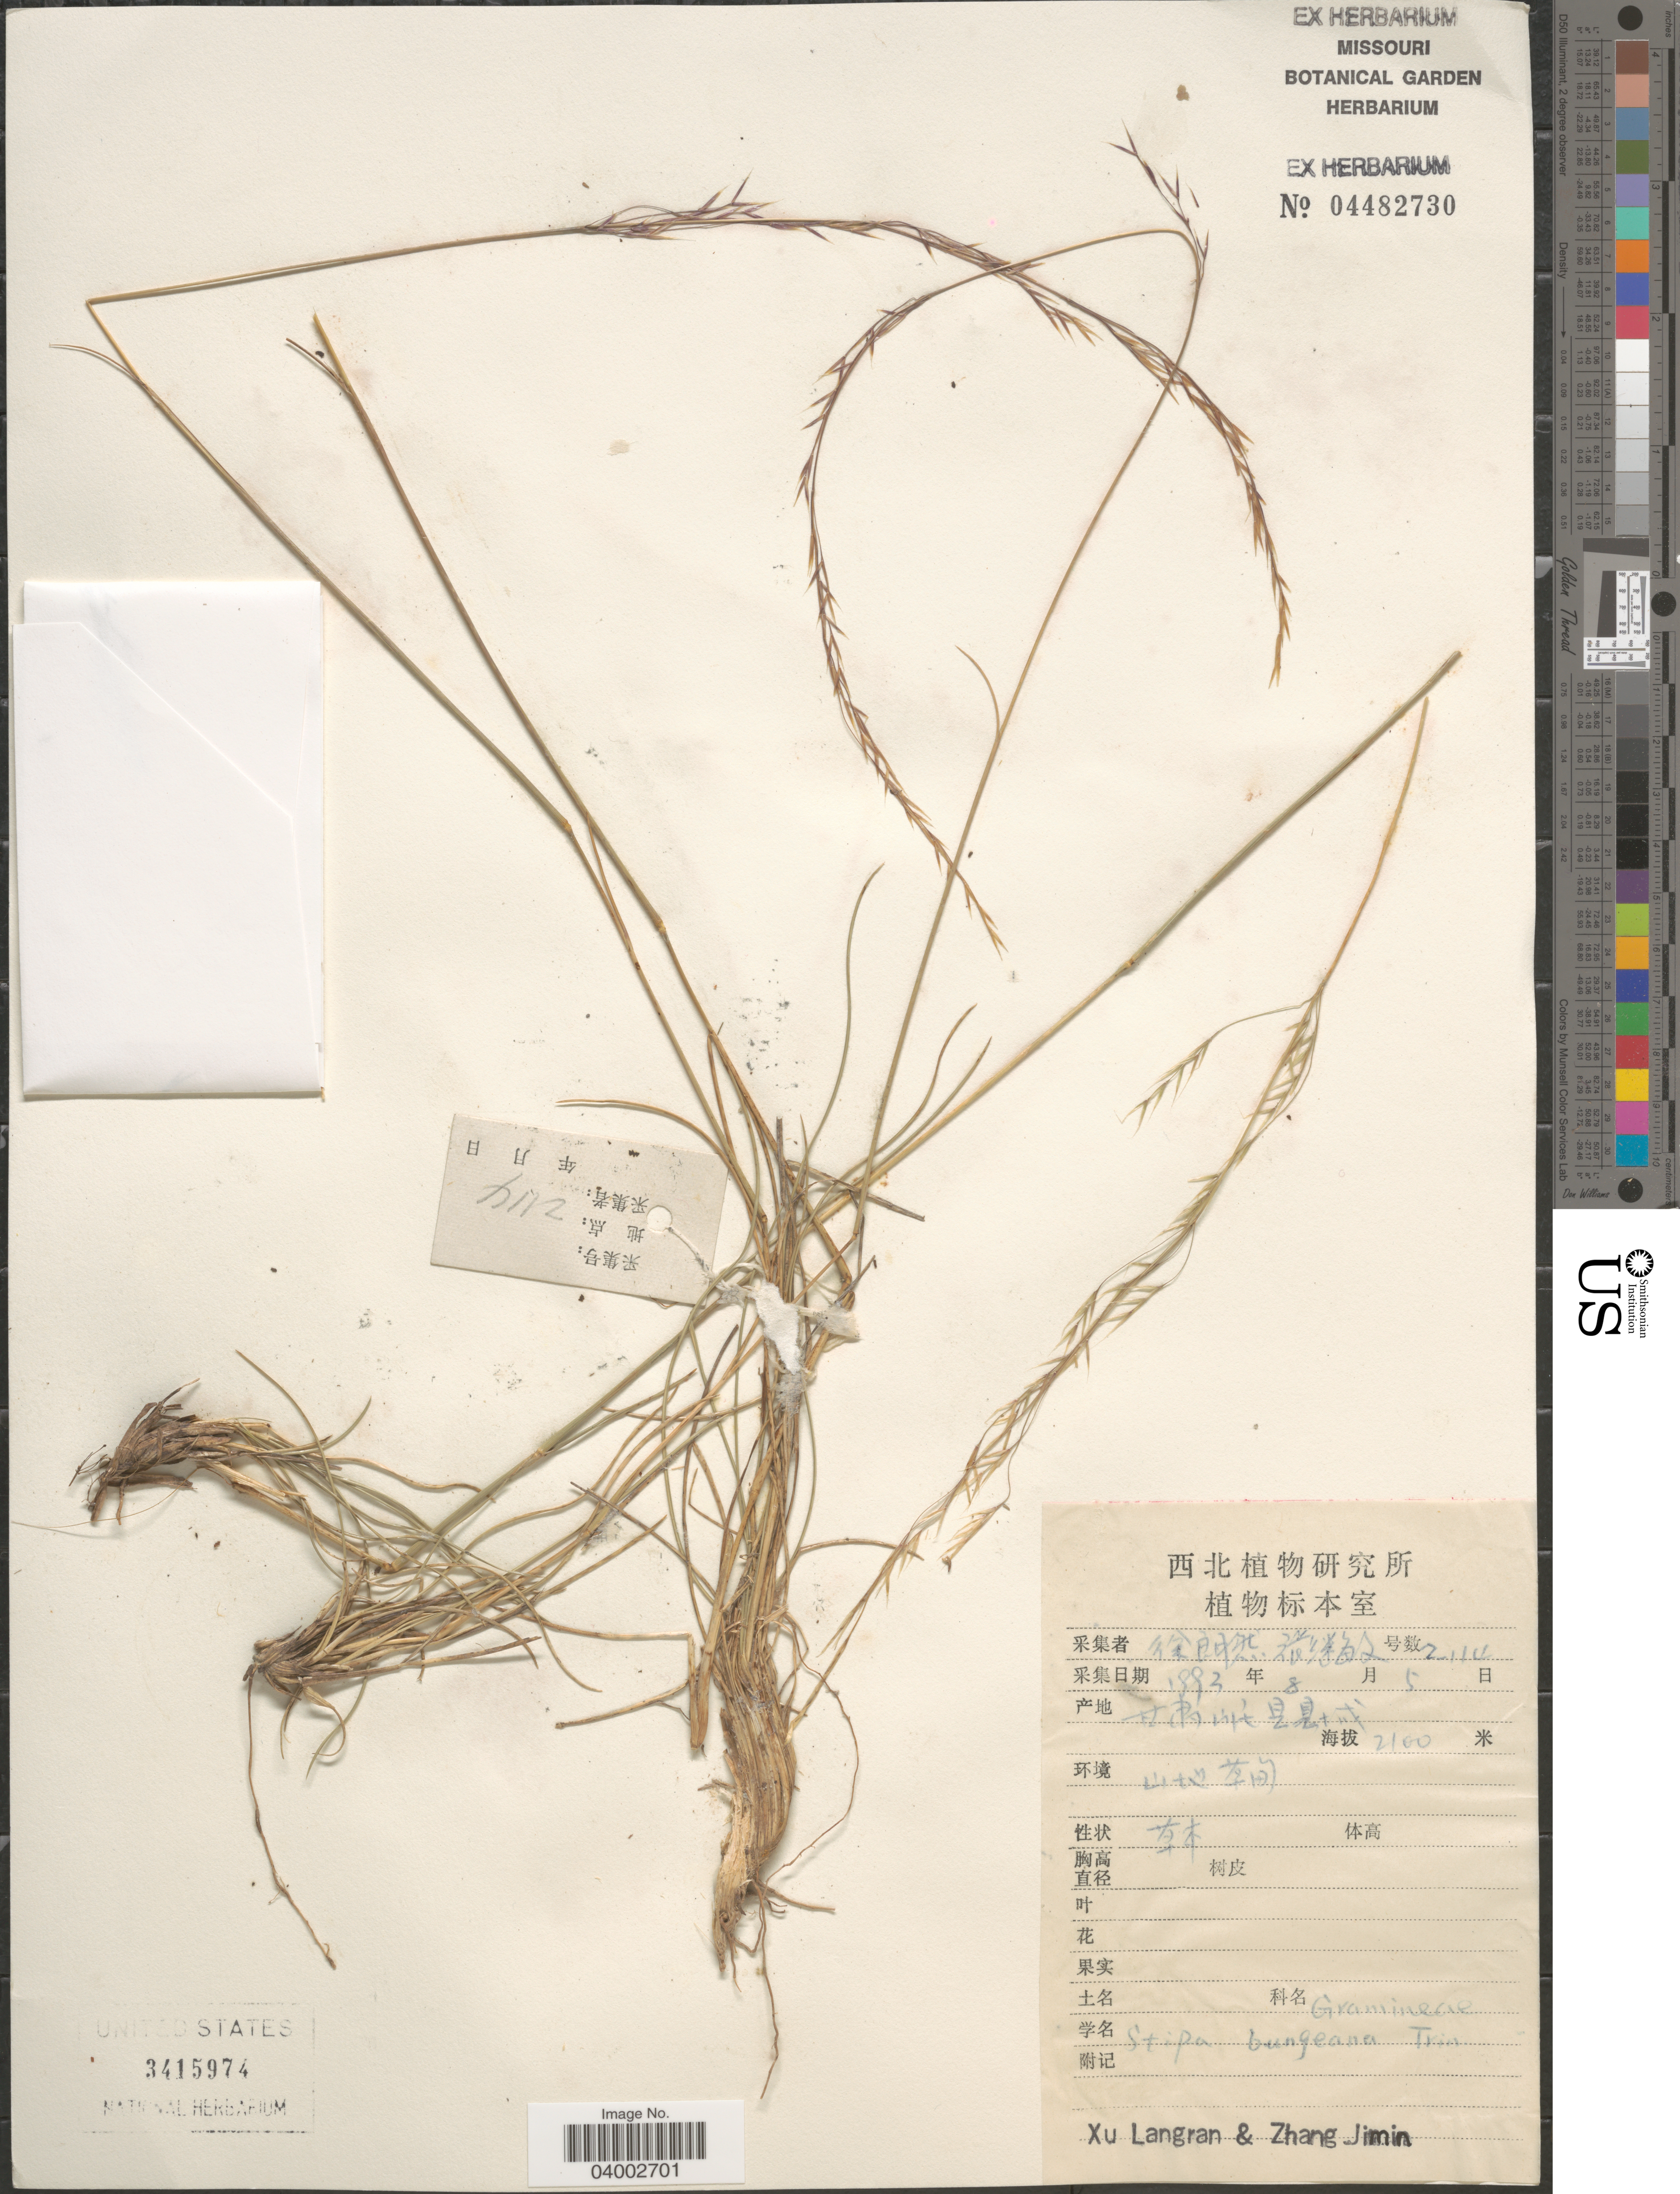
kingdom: Plantae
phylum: Tracheophyta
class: Liliopsida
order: Poales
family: Poaceae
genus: Stipa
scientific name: Stipa bungeana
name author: Trin.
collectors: L. Xu & J. Zhang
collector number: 2114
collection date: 1893-08-05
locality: X.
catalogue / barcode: US 3415974